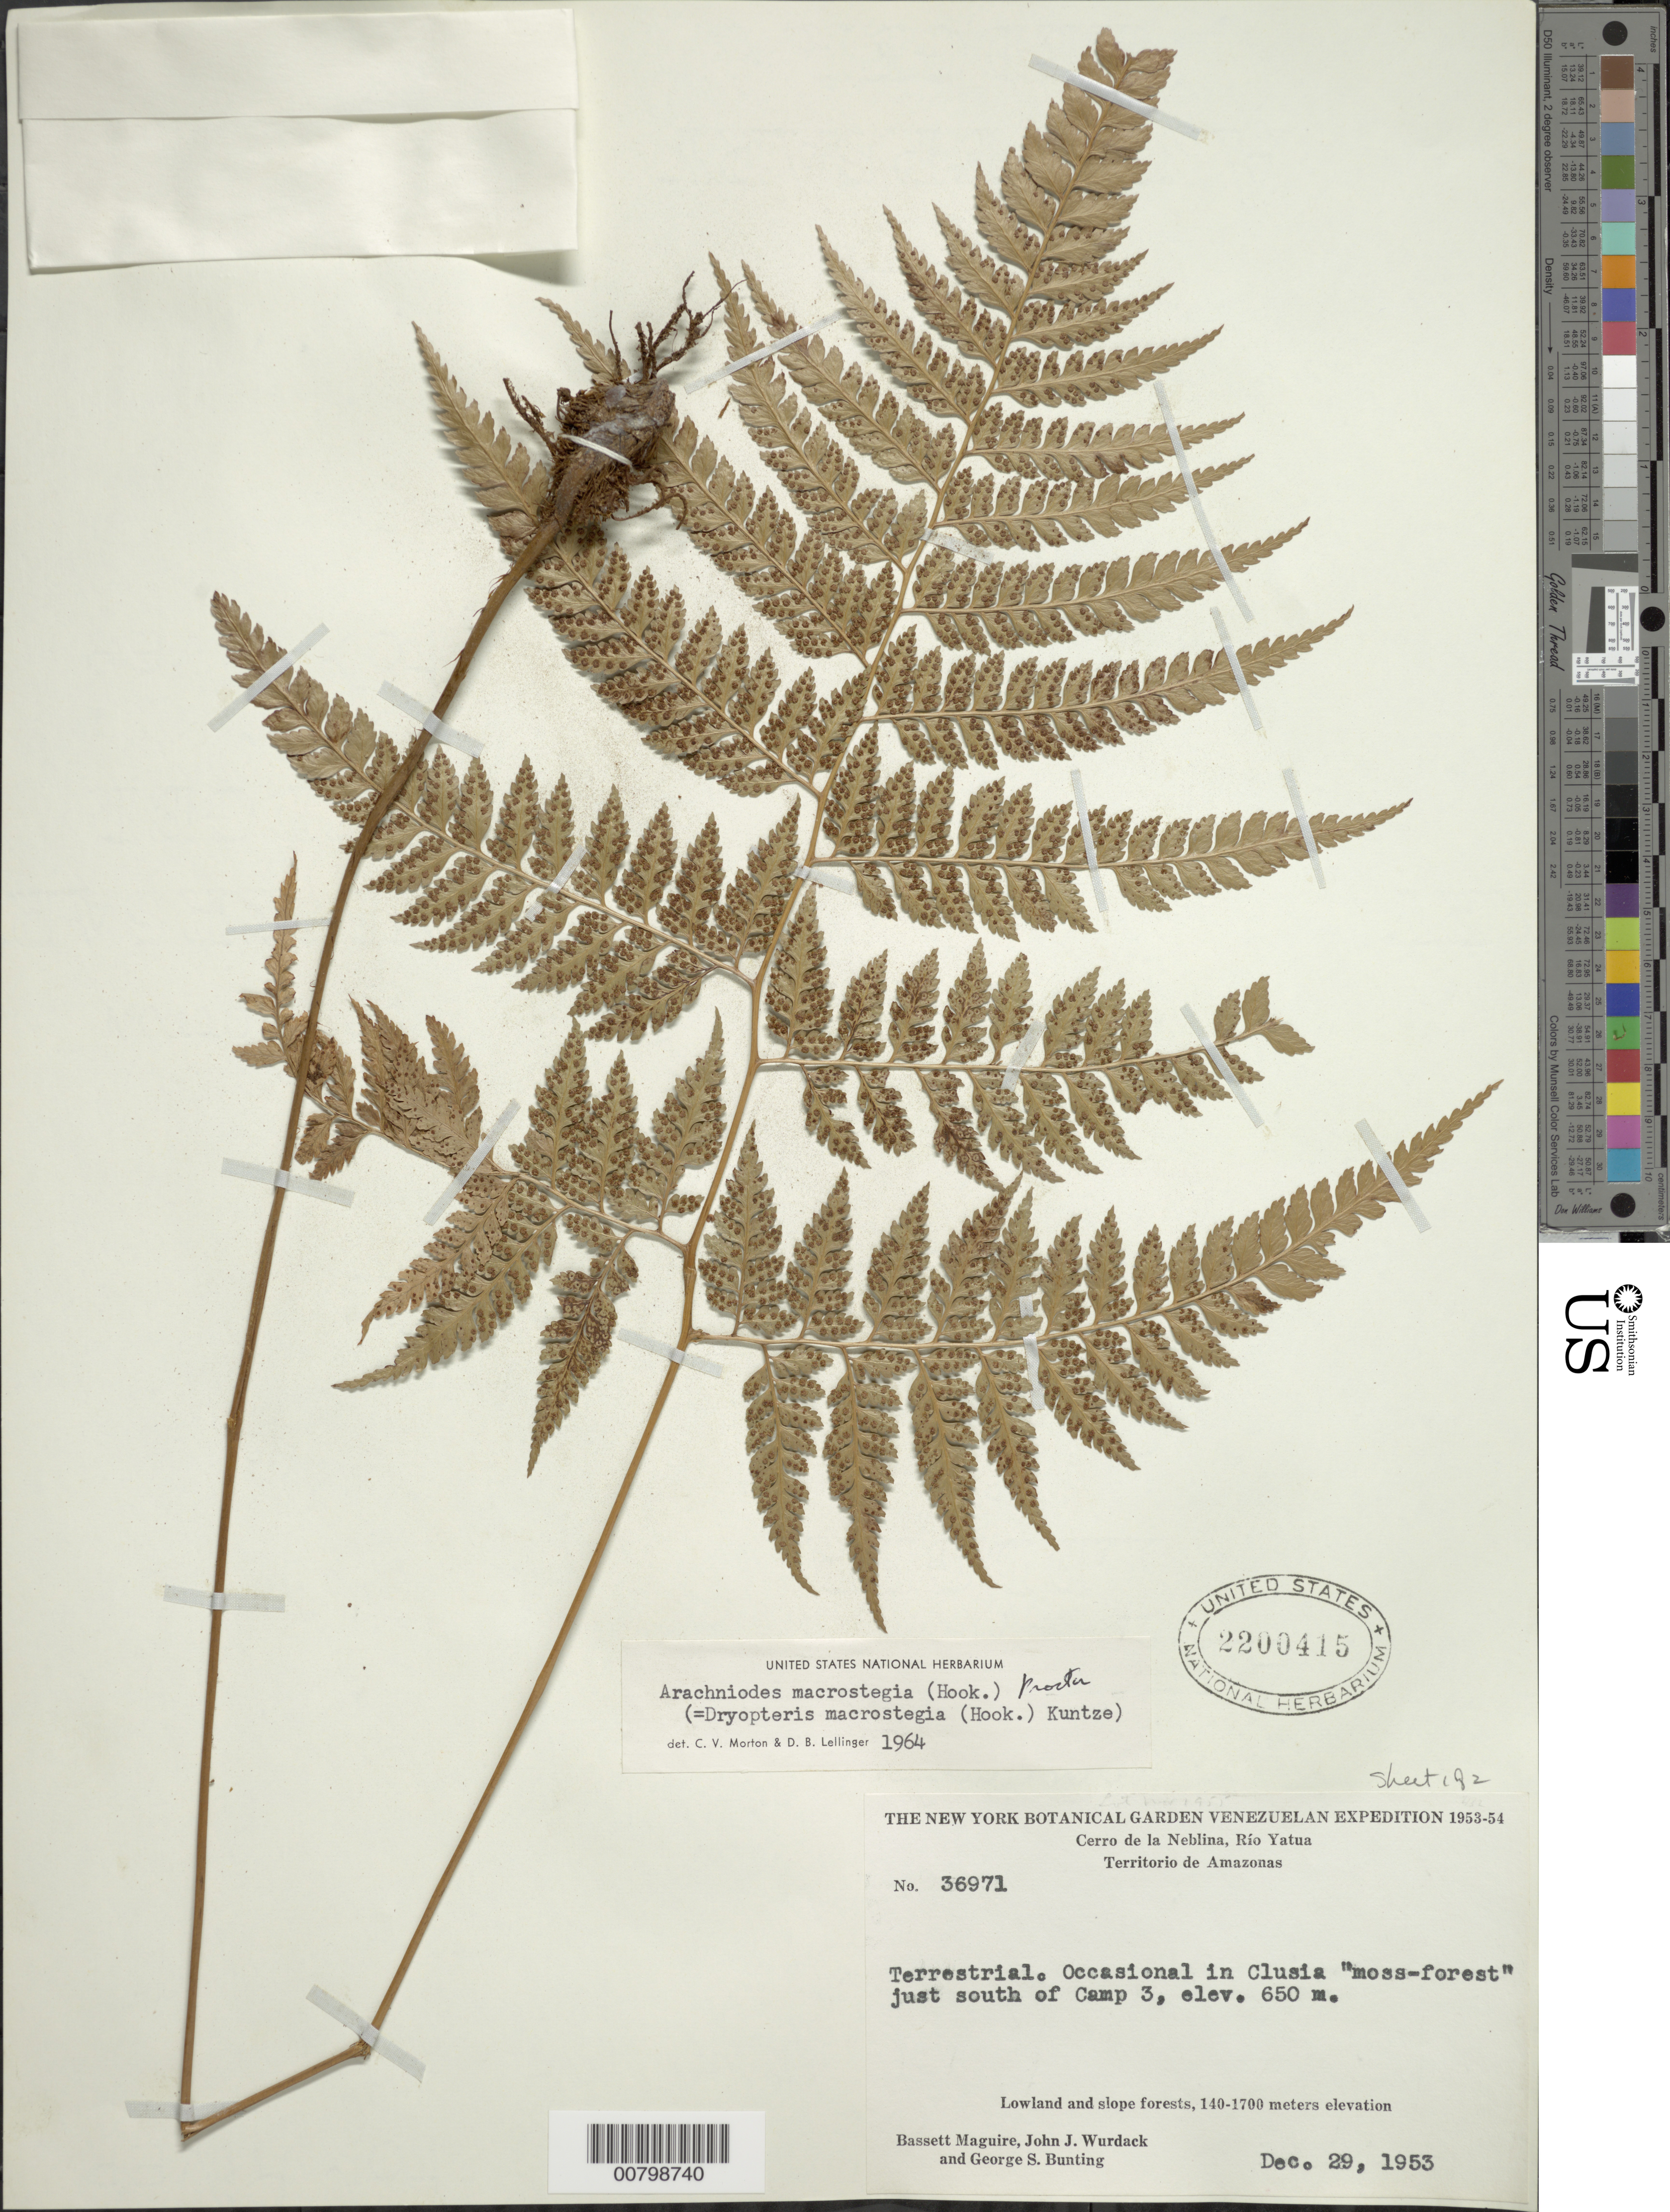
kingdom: Plantae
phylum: Tracheophyta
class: Polypodiopsida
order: Polypodiales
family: Dryopteridaceae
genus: Arachniodes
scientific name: Arachniodes macrostegia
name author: (Hook.) Proctor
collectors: B. Maguire, J. J. Wurdack & G. S. Bunting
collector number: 36971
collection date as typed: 29-Dec-53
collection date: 1953-12-29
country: Venezuela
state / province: Amazonas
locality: Cerra de la Neblina, Río Yatua, just S of Camp 3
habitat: Clusia "moss-forest"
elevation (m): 650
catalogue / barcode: US 2200415